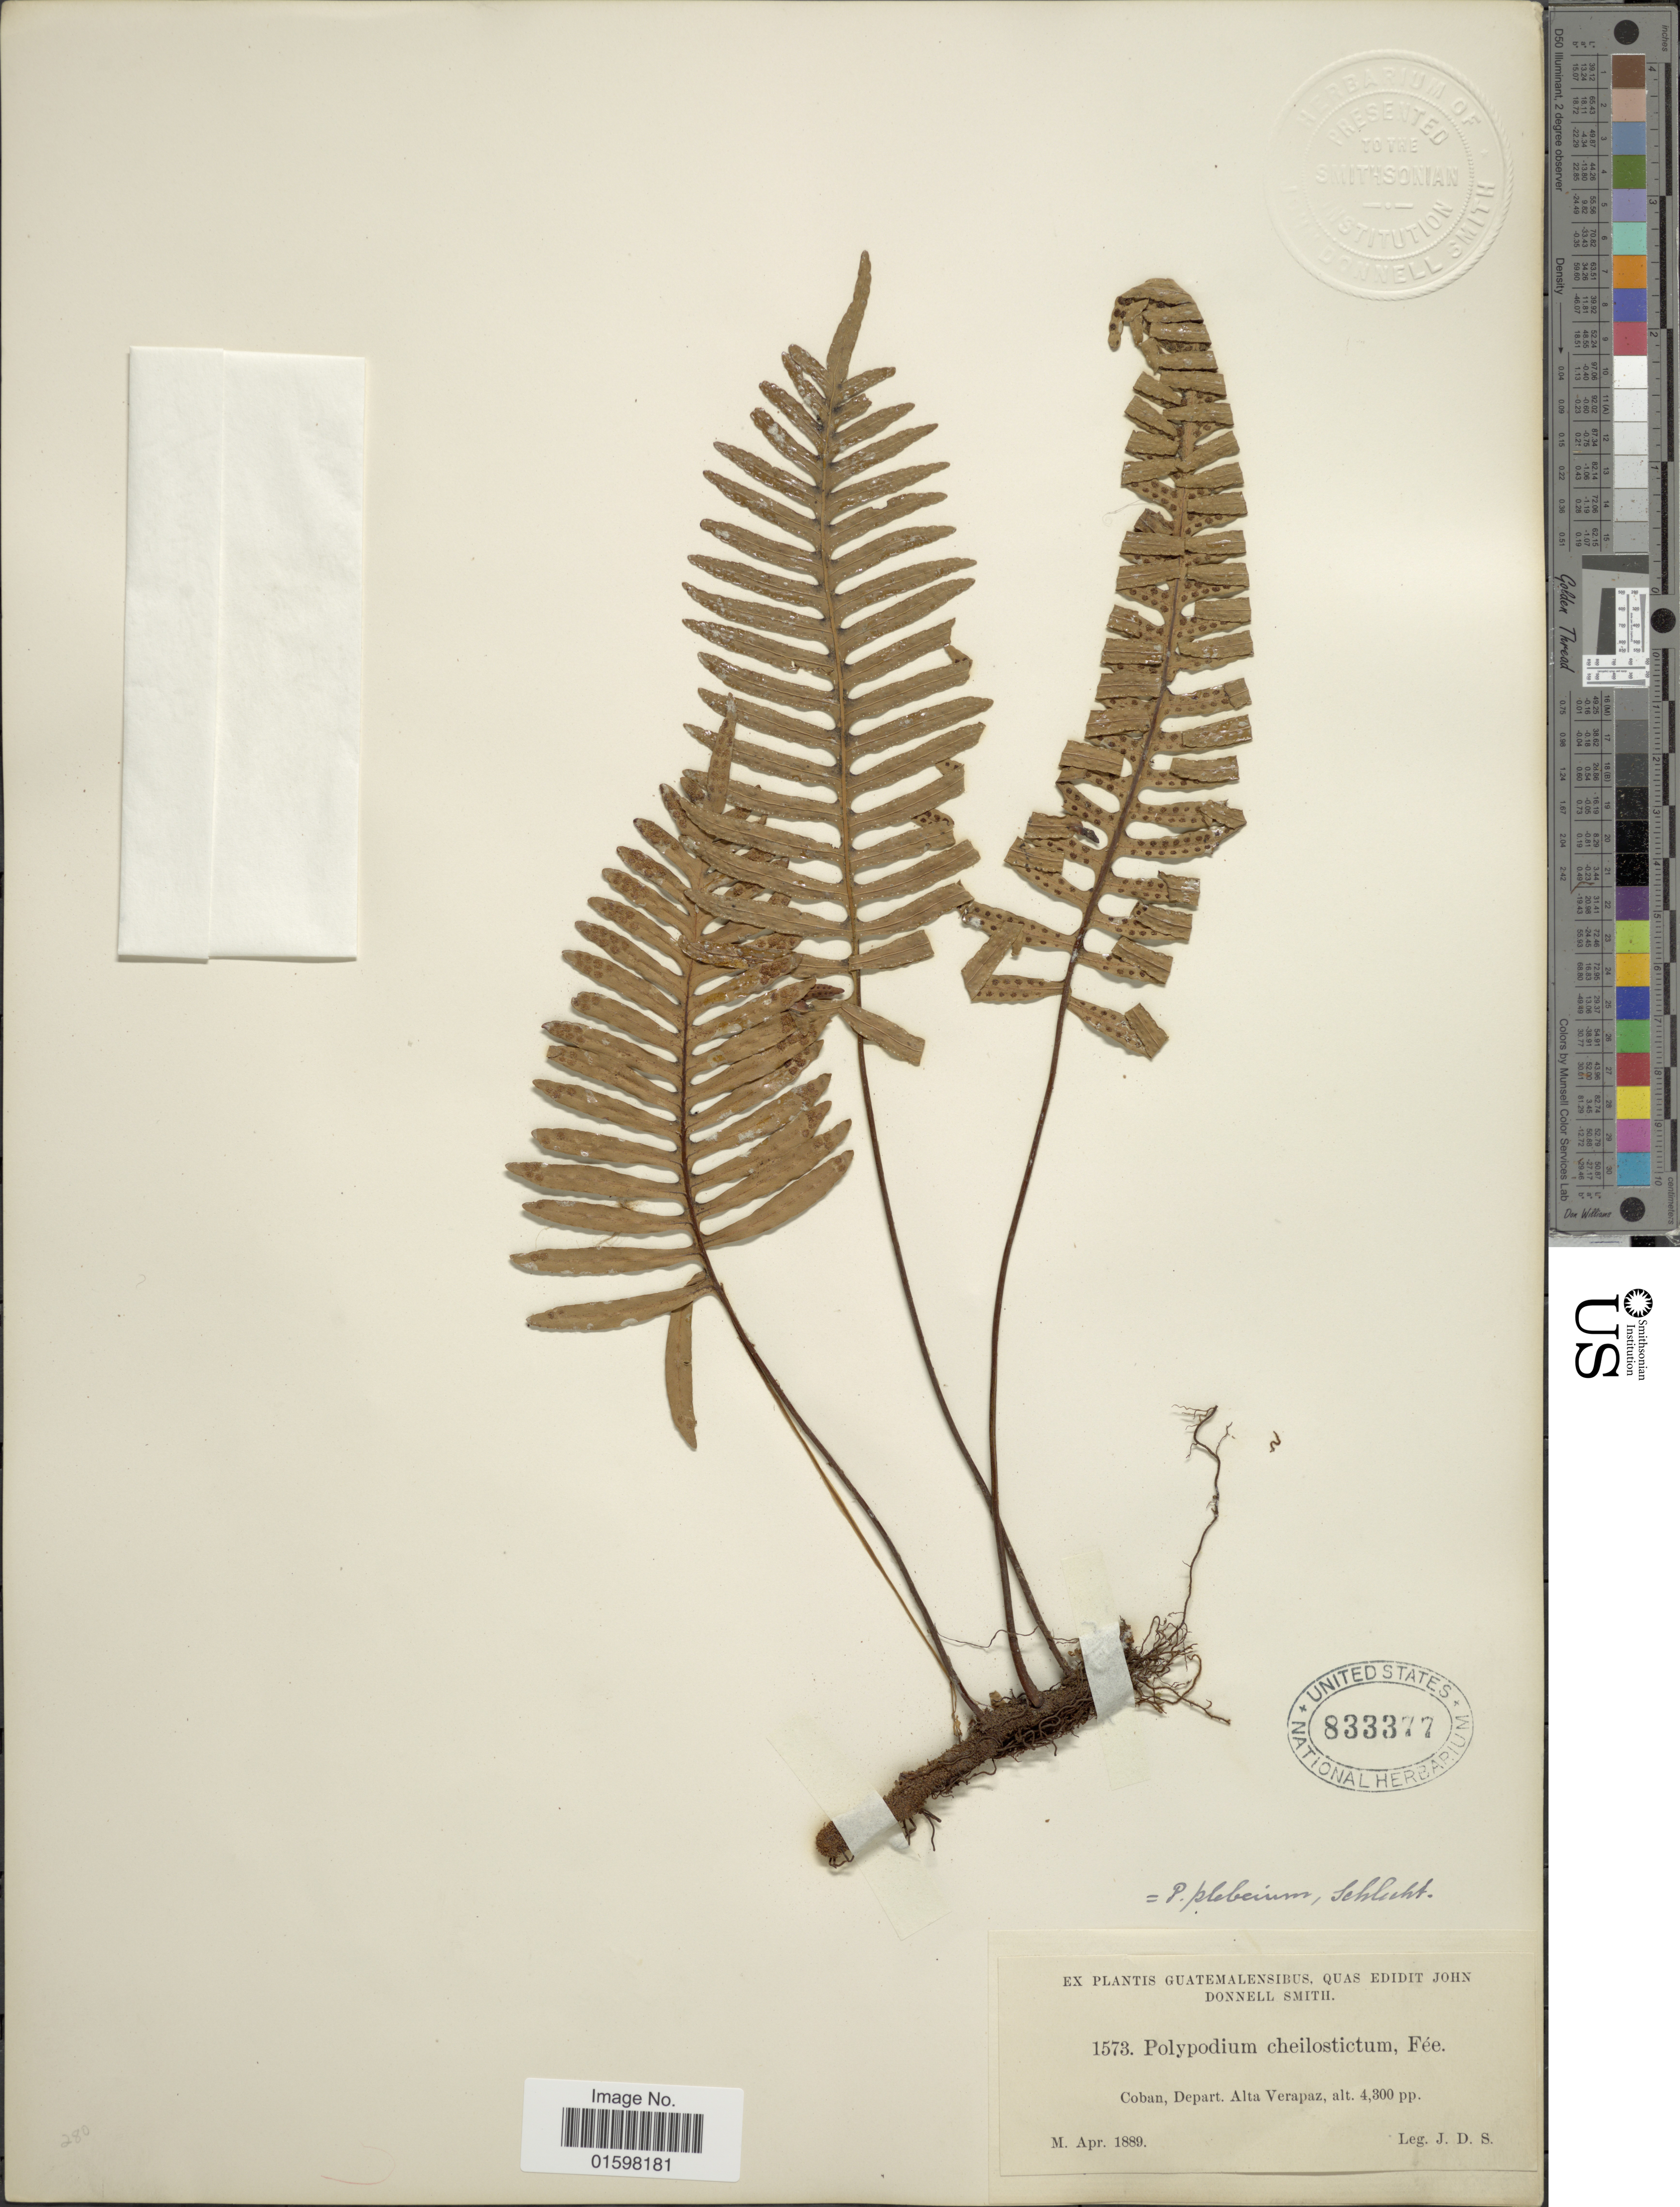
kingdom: Plantae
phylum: Tracheophyta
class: Polypodiopsida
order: Polypodiales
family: Polypodiaceae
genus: Pleopeltis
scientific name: Pleopeltis plebeia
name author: (Schltdl. ex Cham.) A.R. Sm. & Tejero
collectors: J. Donnell Smith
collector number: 1573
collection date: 1889-04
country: Guatemala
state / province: Alta Verapaz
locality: Coban,. Depart., Alta Verpaz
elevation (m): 1311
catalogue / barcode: US 833377